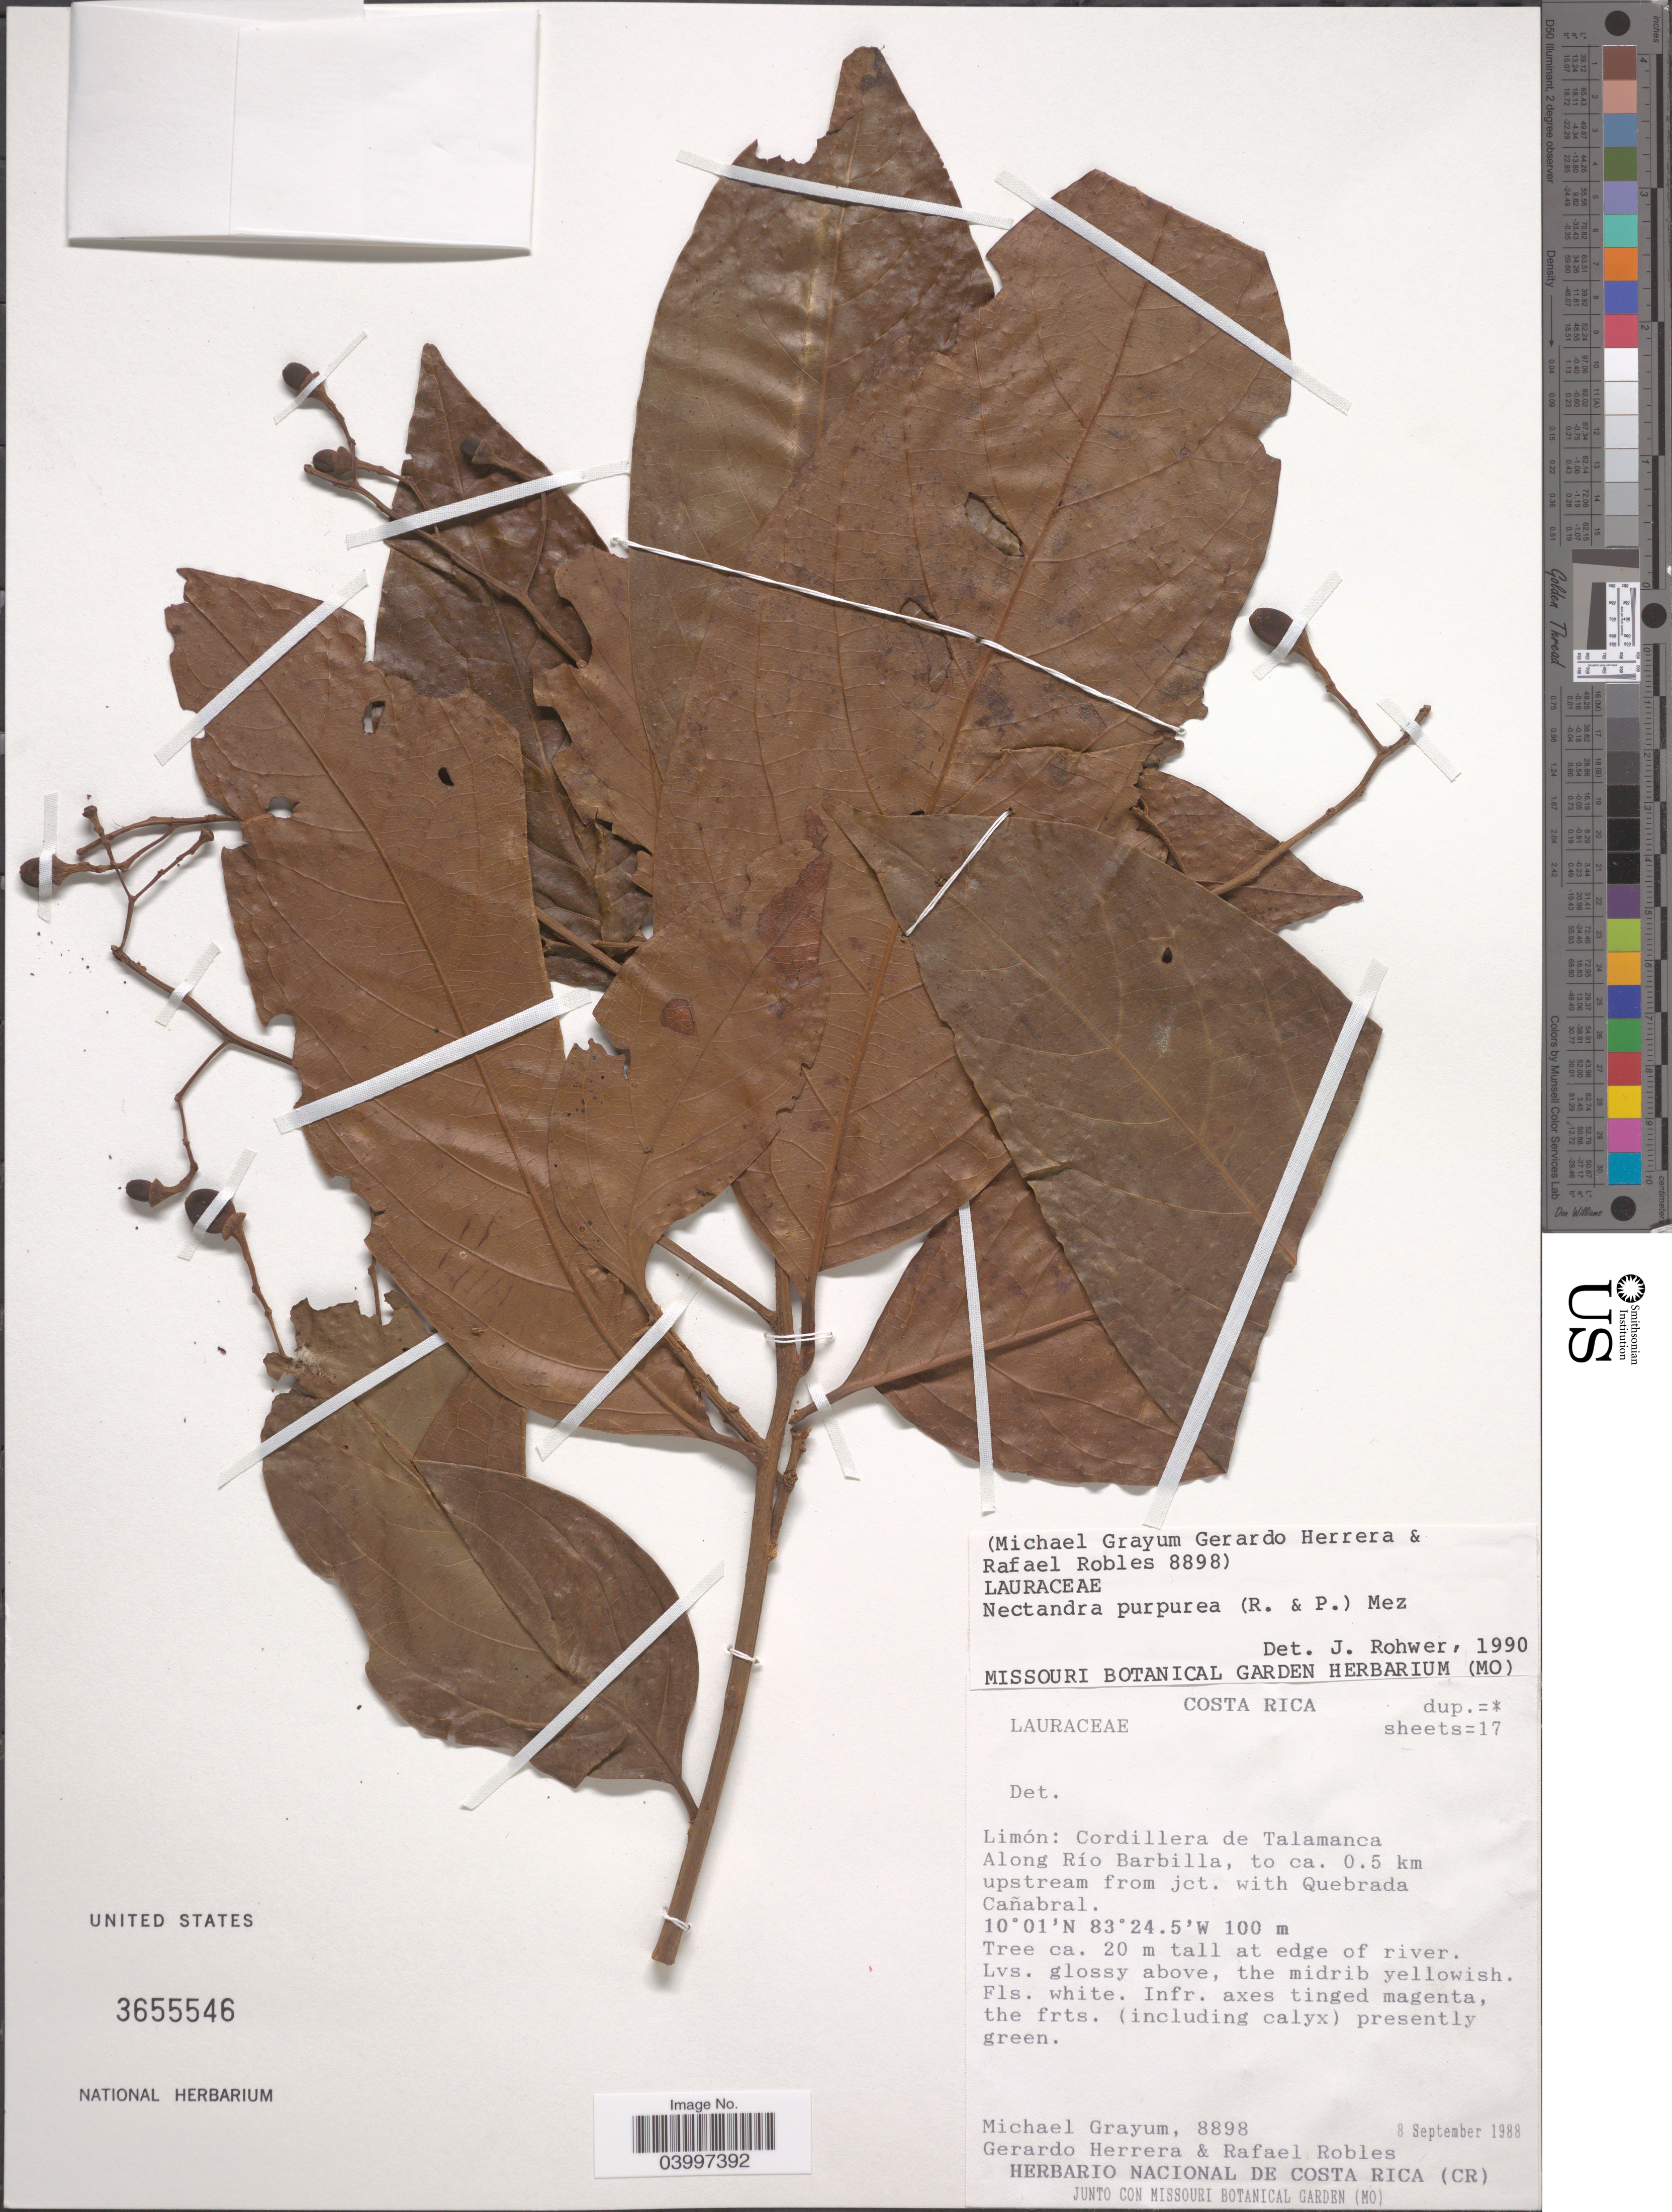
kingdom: Plantae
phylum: Tracheophyta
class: Magnoliopsida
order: Laurales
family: Lauraceae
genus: Nectandra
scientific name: Nectandra purpurea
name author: (Ruiz & Pav.) Mez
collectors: M. H. Grayum, G. Herrera & R. Robles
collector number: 8898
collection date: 1988-09-08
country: Costa Rica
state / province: Limón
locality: Cordillera de Talamanca. Along Río Barbilla, to ca. 0.5 km upstream from jct. with Quebrada Cañabal.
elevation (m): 100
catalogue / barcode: US 3655546